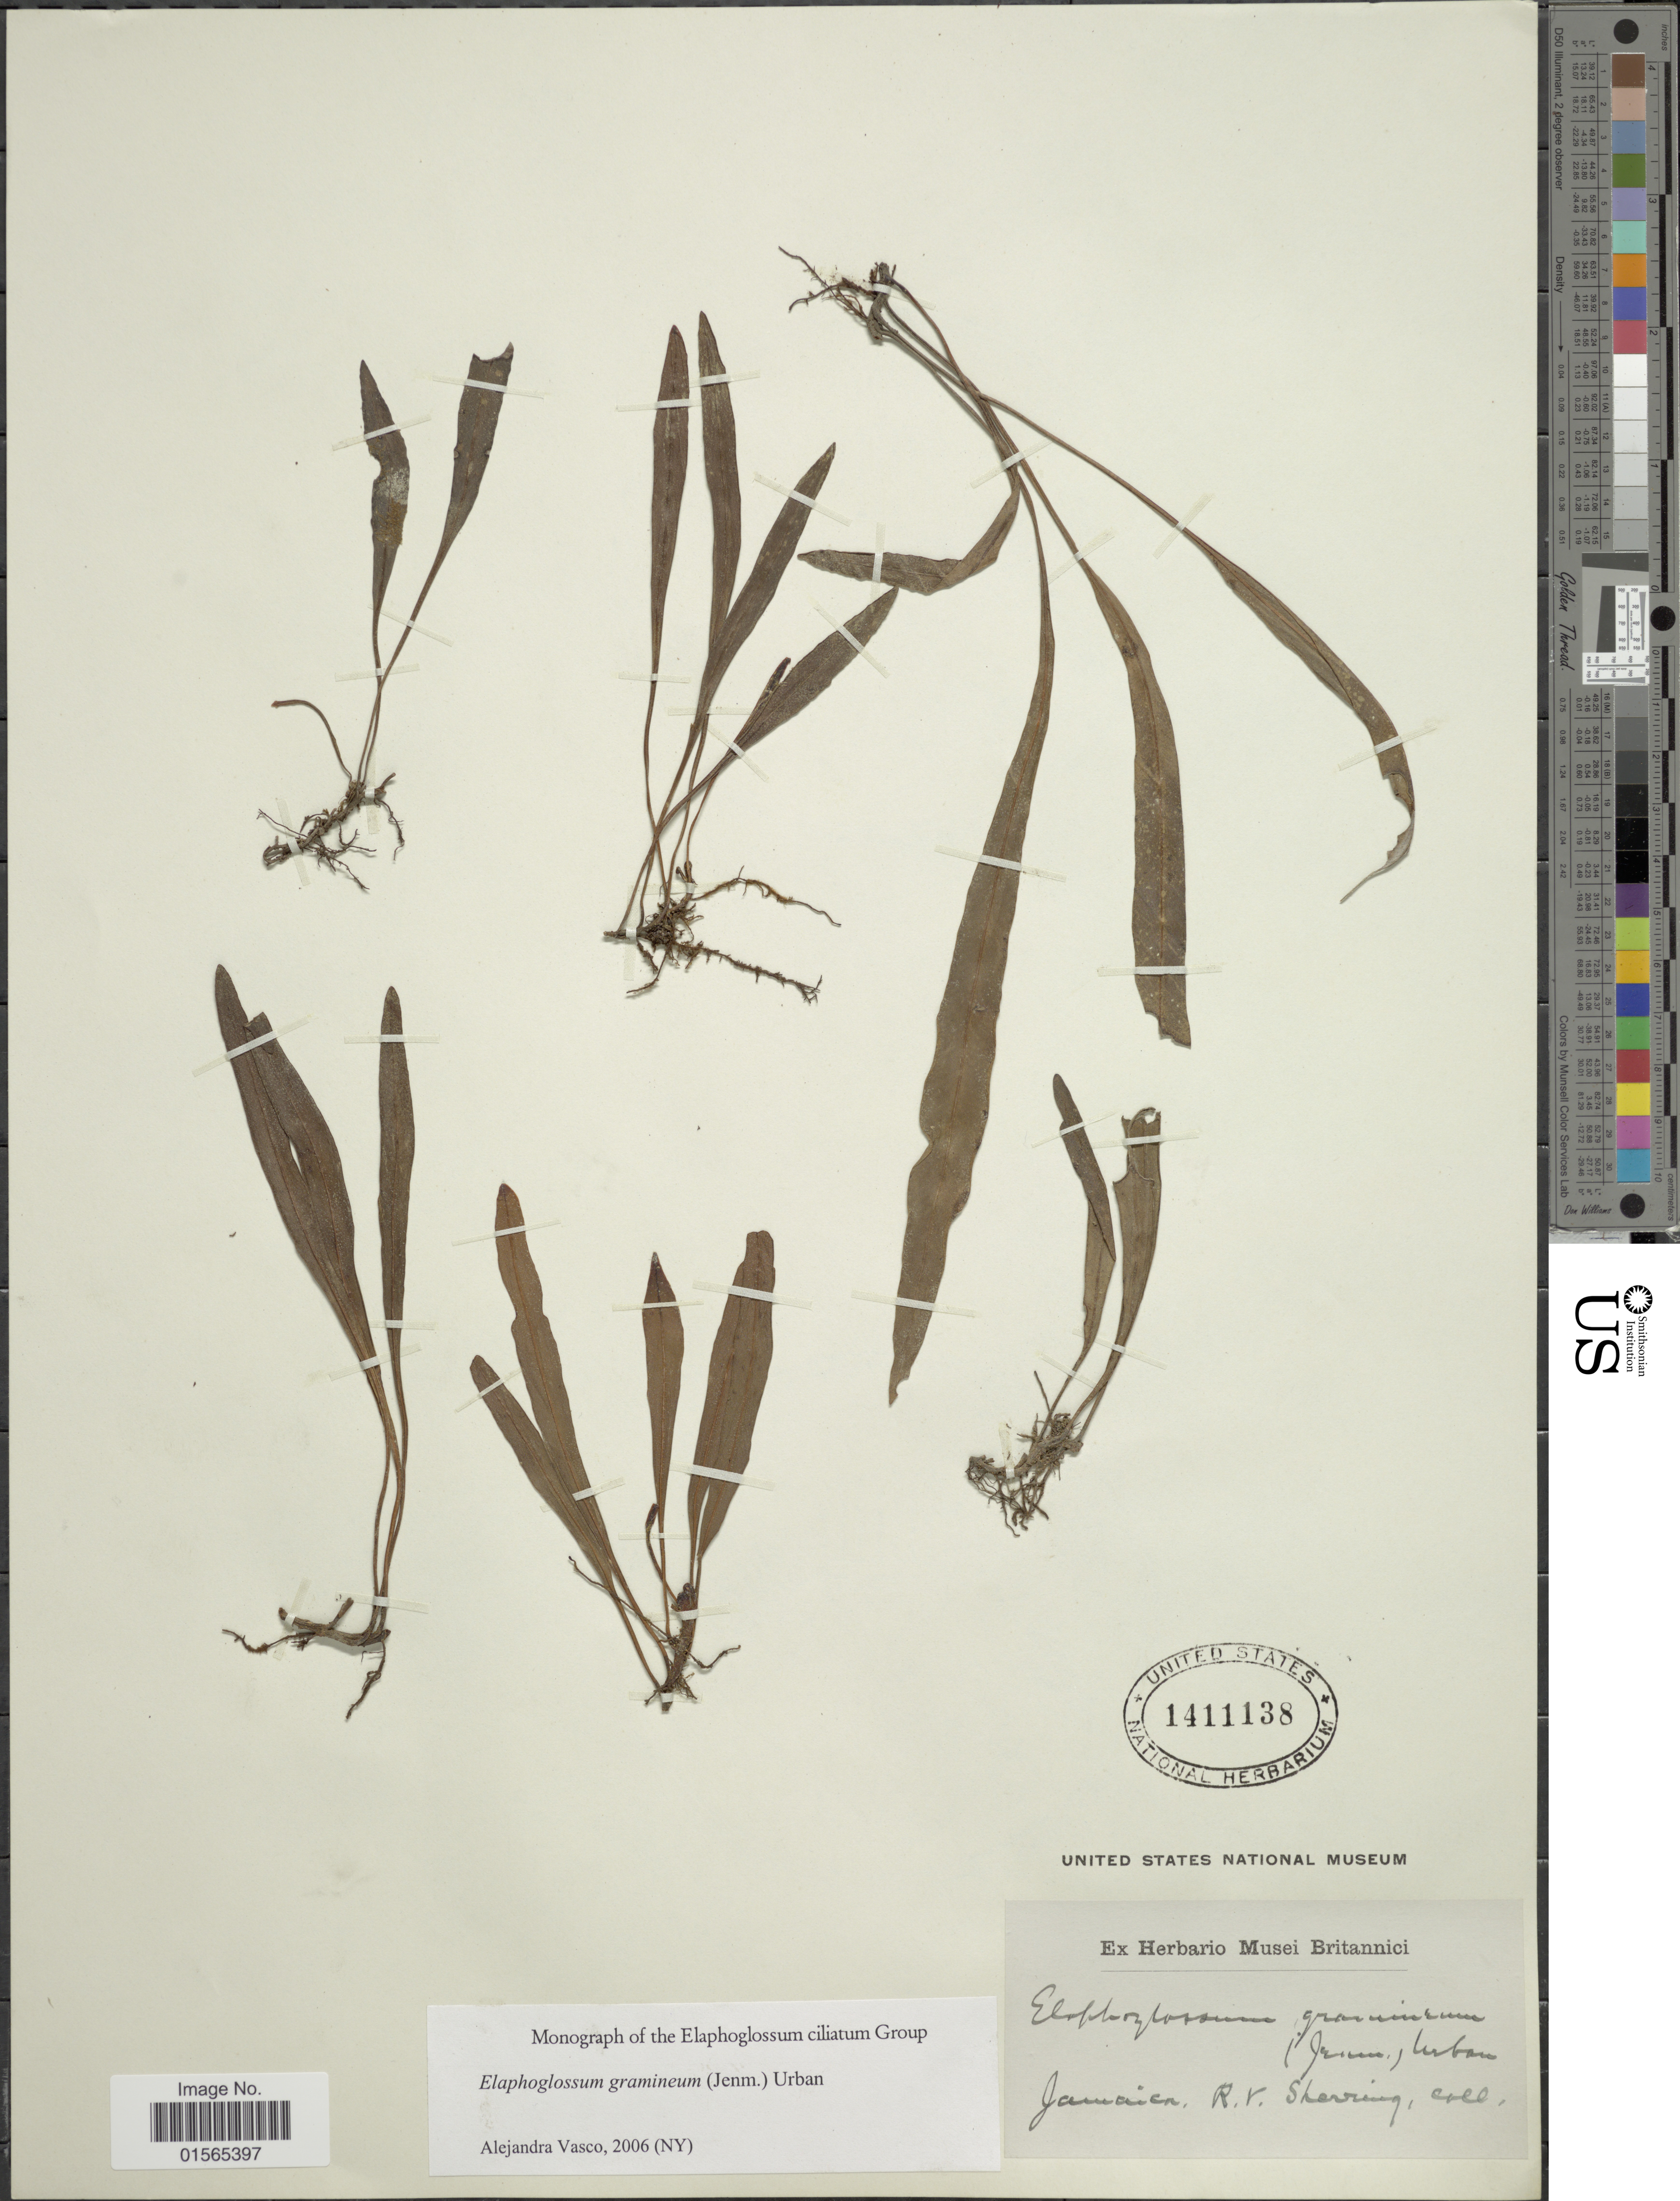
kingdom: Plantae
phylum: Tracheophyta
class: Polypodiopsida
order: Polypodiales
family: Dryopteridaceae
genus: Elaphoglossum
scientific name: Elaphoglossum gramineum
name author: (Jenman) Urb.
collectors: R. Sherring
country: Jamaica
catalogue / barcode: US 1411138